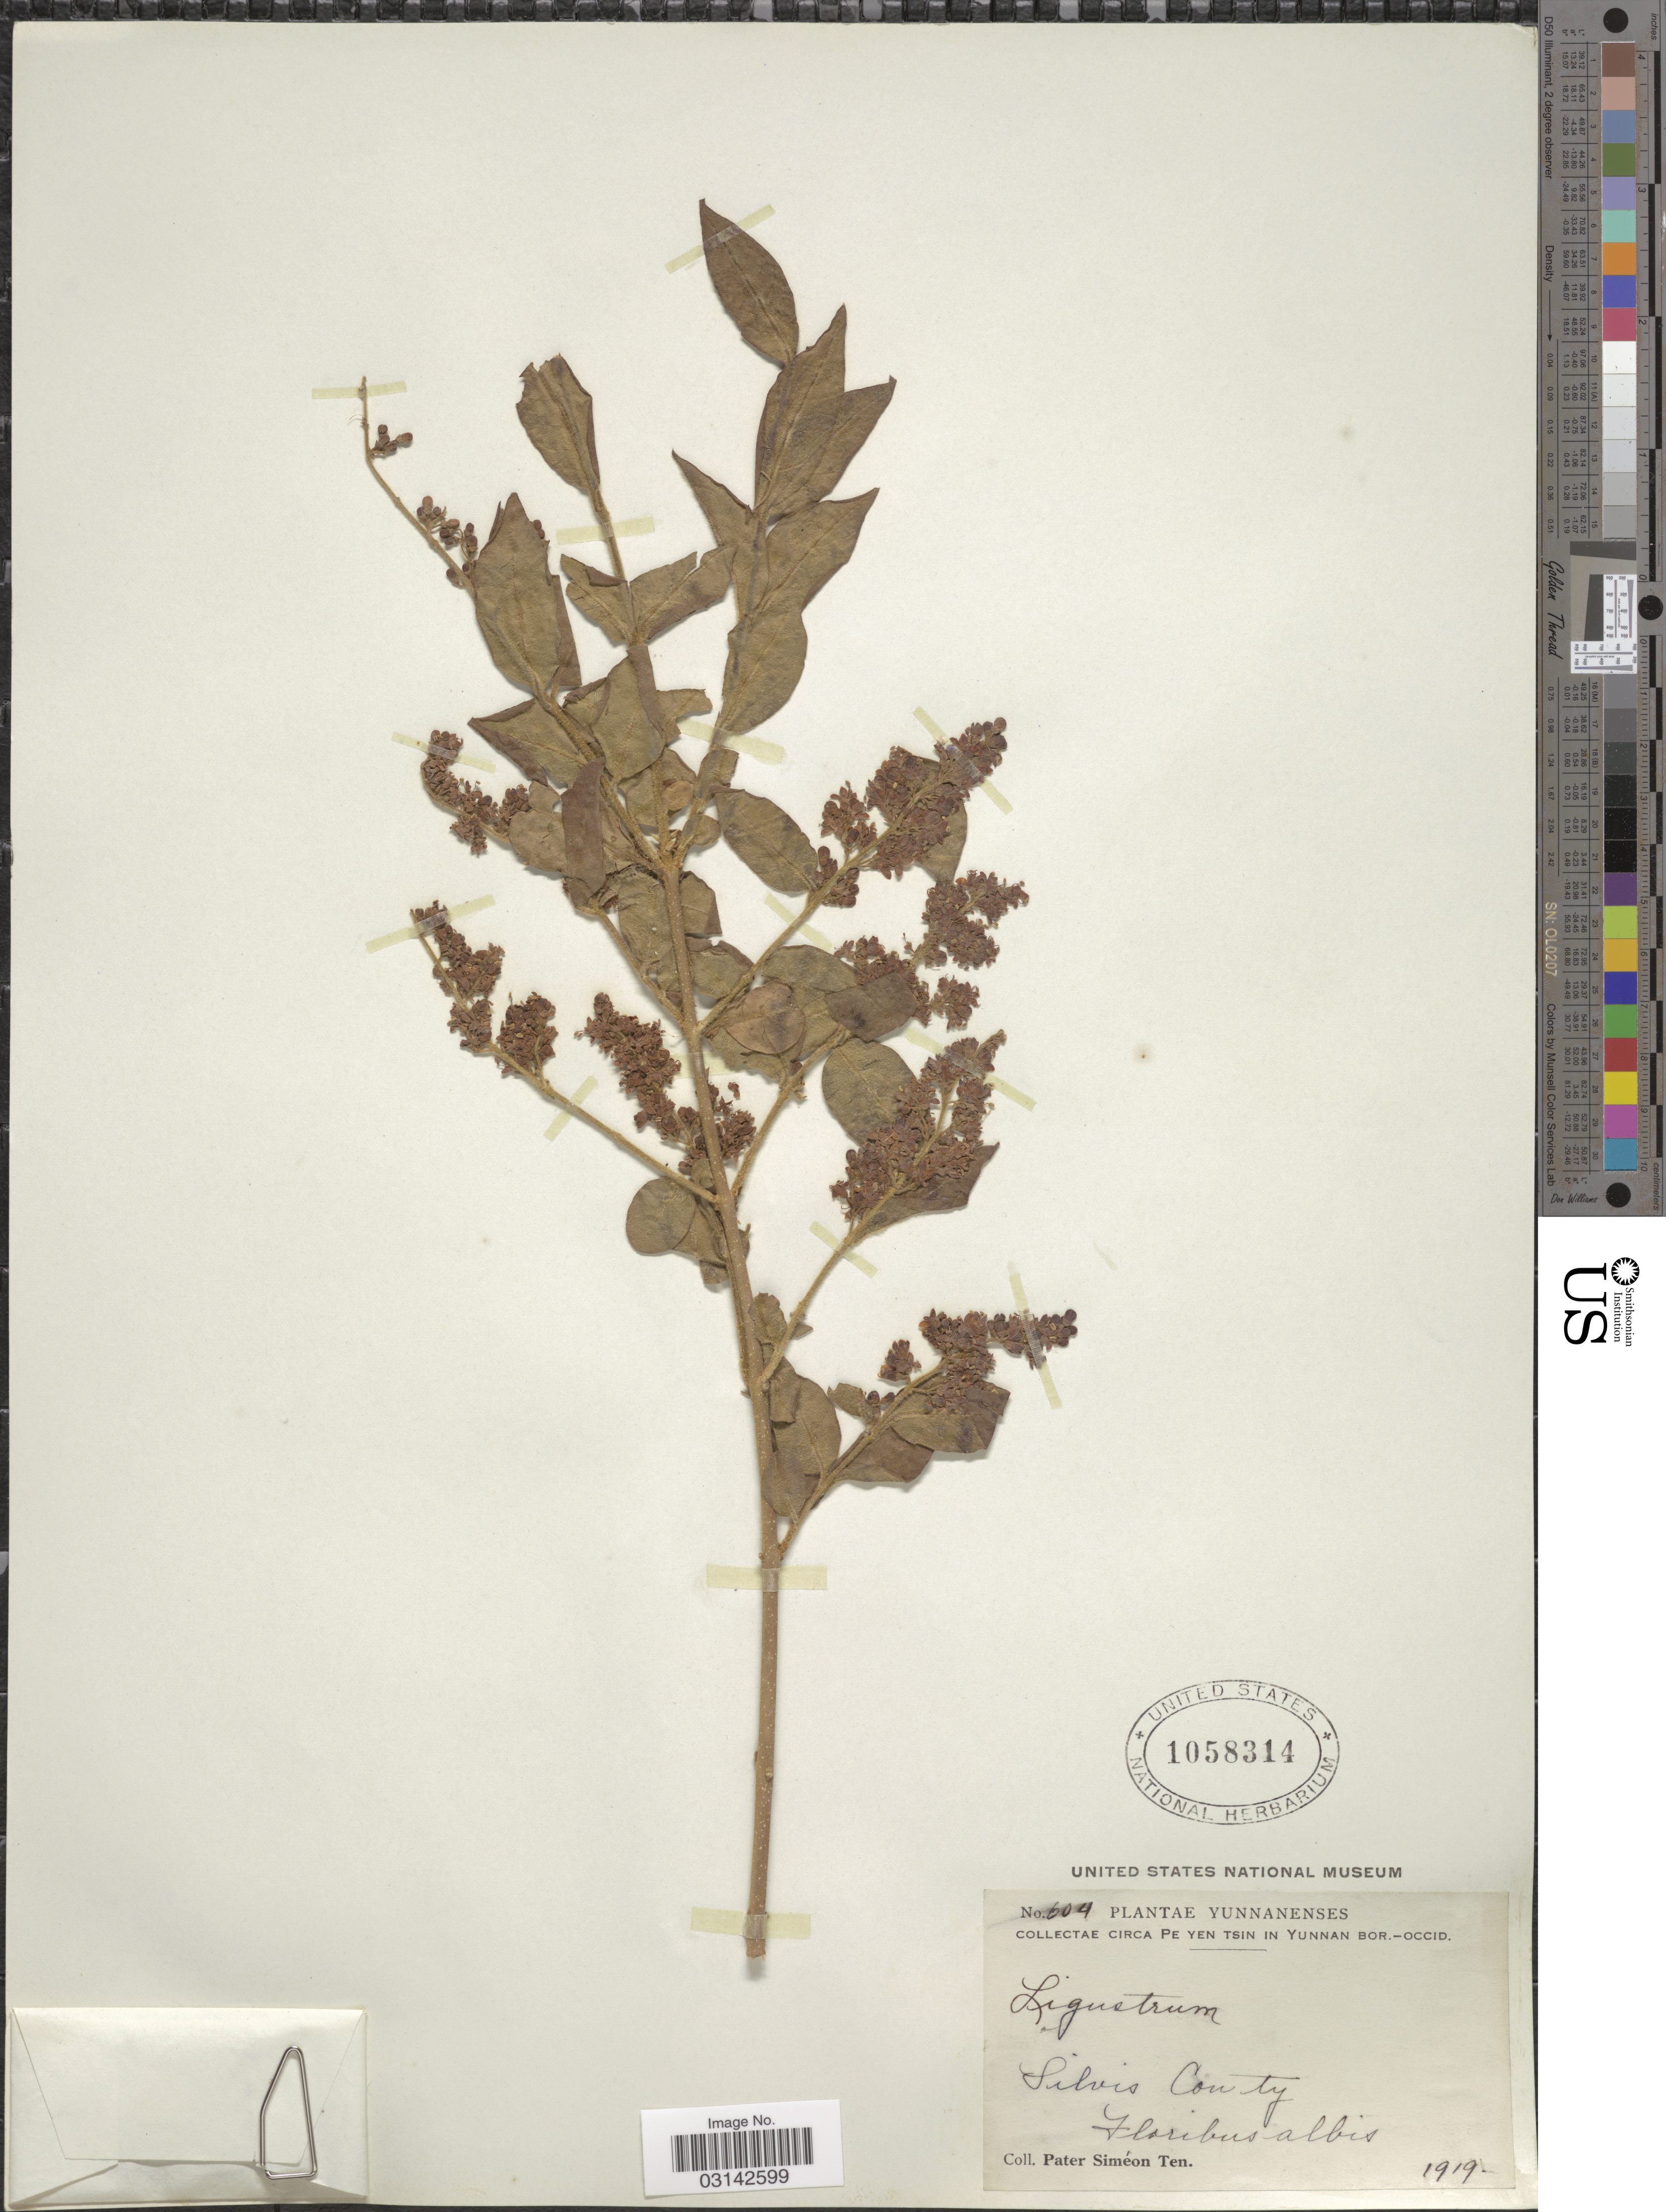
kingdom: Plantae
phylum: Tracheophyta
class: Magnoliopsida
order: Lamiales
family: Oleaceae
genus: Ligustrum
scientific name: Ligustrum sp.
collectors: P. S. Ten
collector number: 604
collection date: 1919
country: China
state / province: Yunnan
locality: circa Pe Yen Tsin in Yunnan bor.-occid., Silvis County.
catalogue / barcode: US 1058314